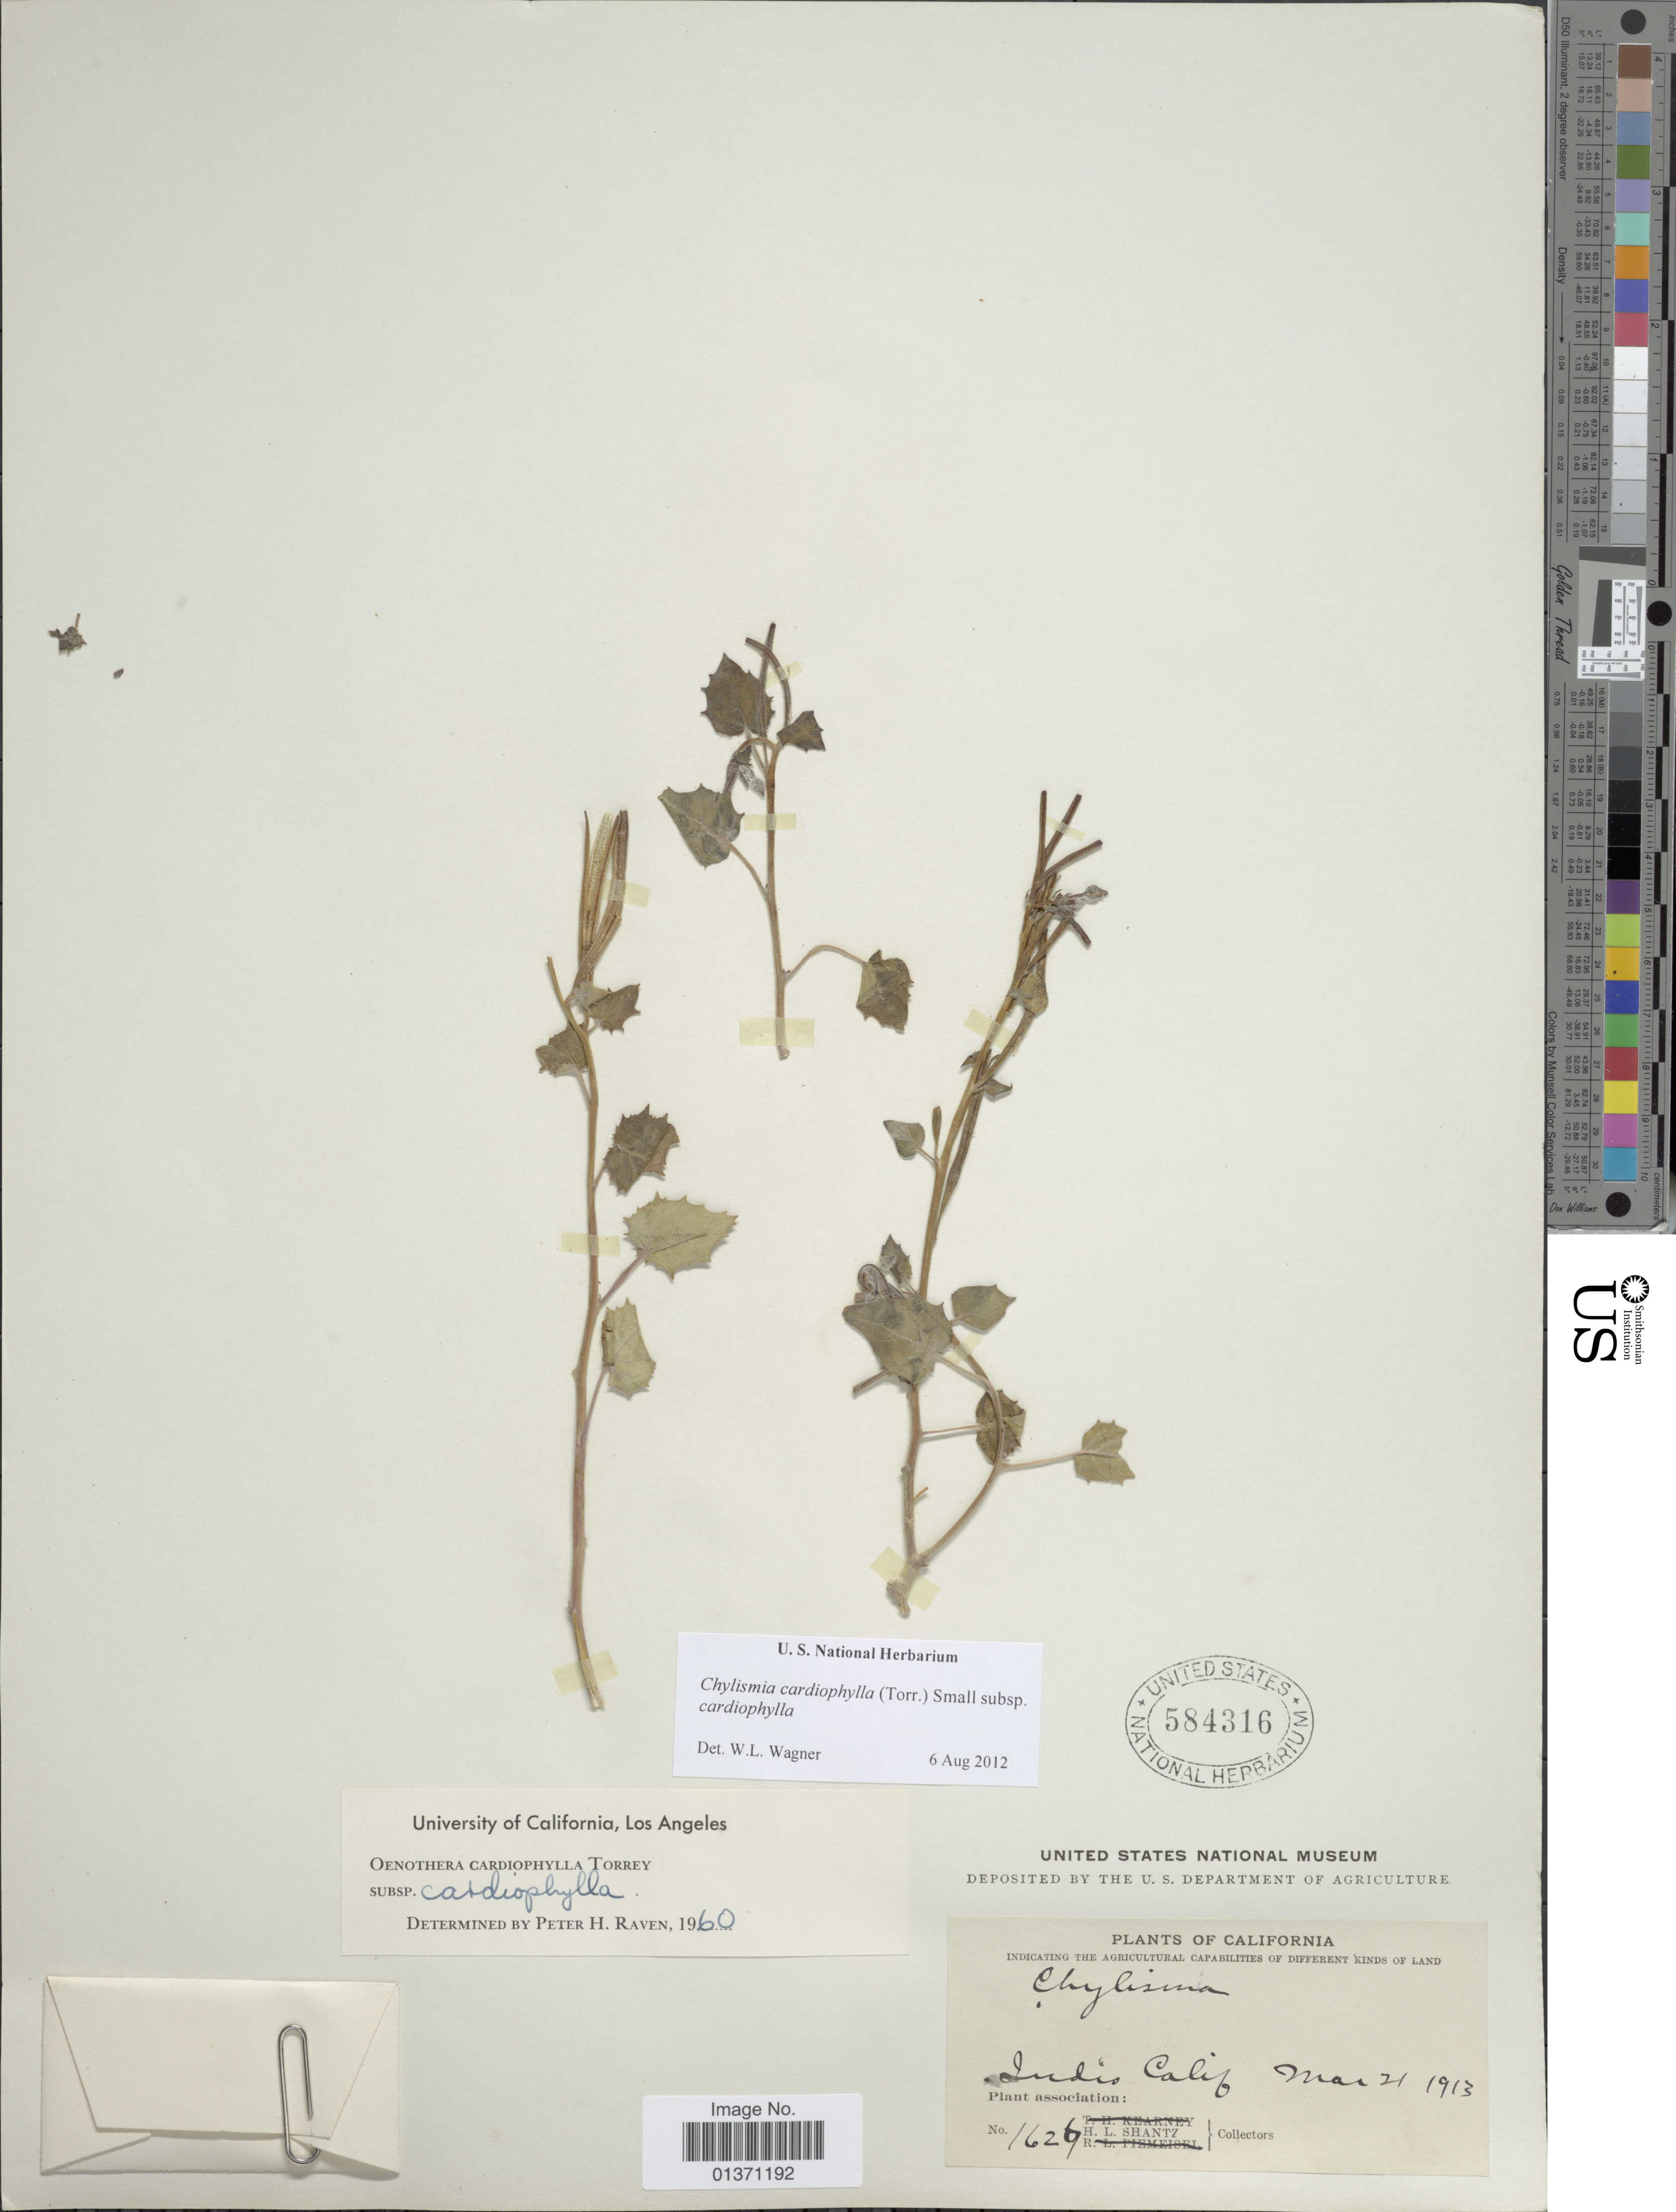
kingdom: Plantae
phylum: Tracheophyta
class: Magnoliopsida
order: Myrtales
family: Onagraceae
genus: Chylismia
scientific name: Chylismia cardiophylla subsp. cardiophylla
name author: (Torr.) Small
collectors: H. Shantz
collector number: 1627*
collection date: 1913-03-21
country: United States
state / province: California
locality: Judio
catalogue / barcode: US 584316